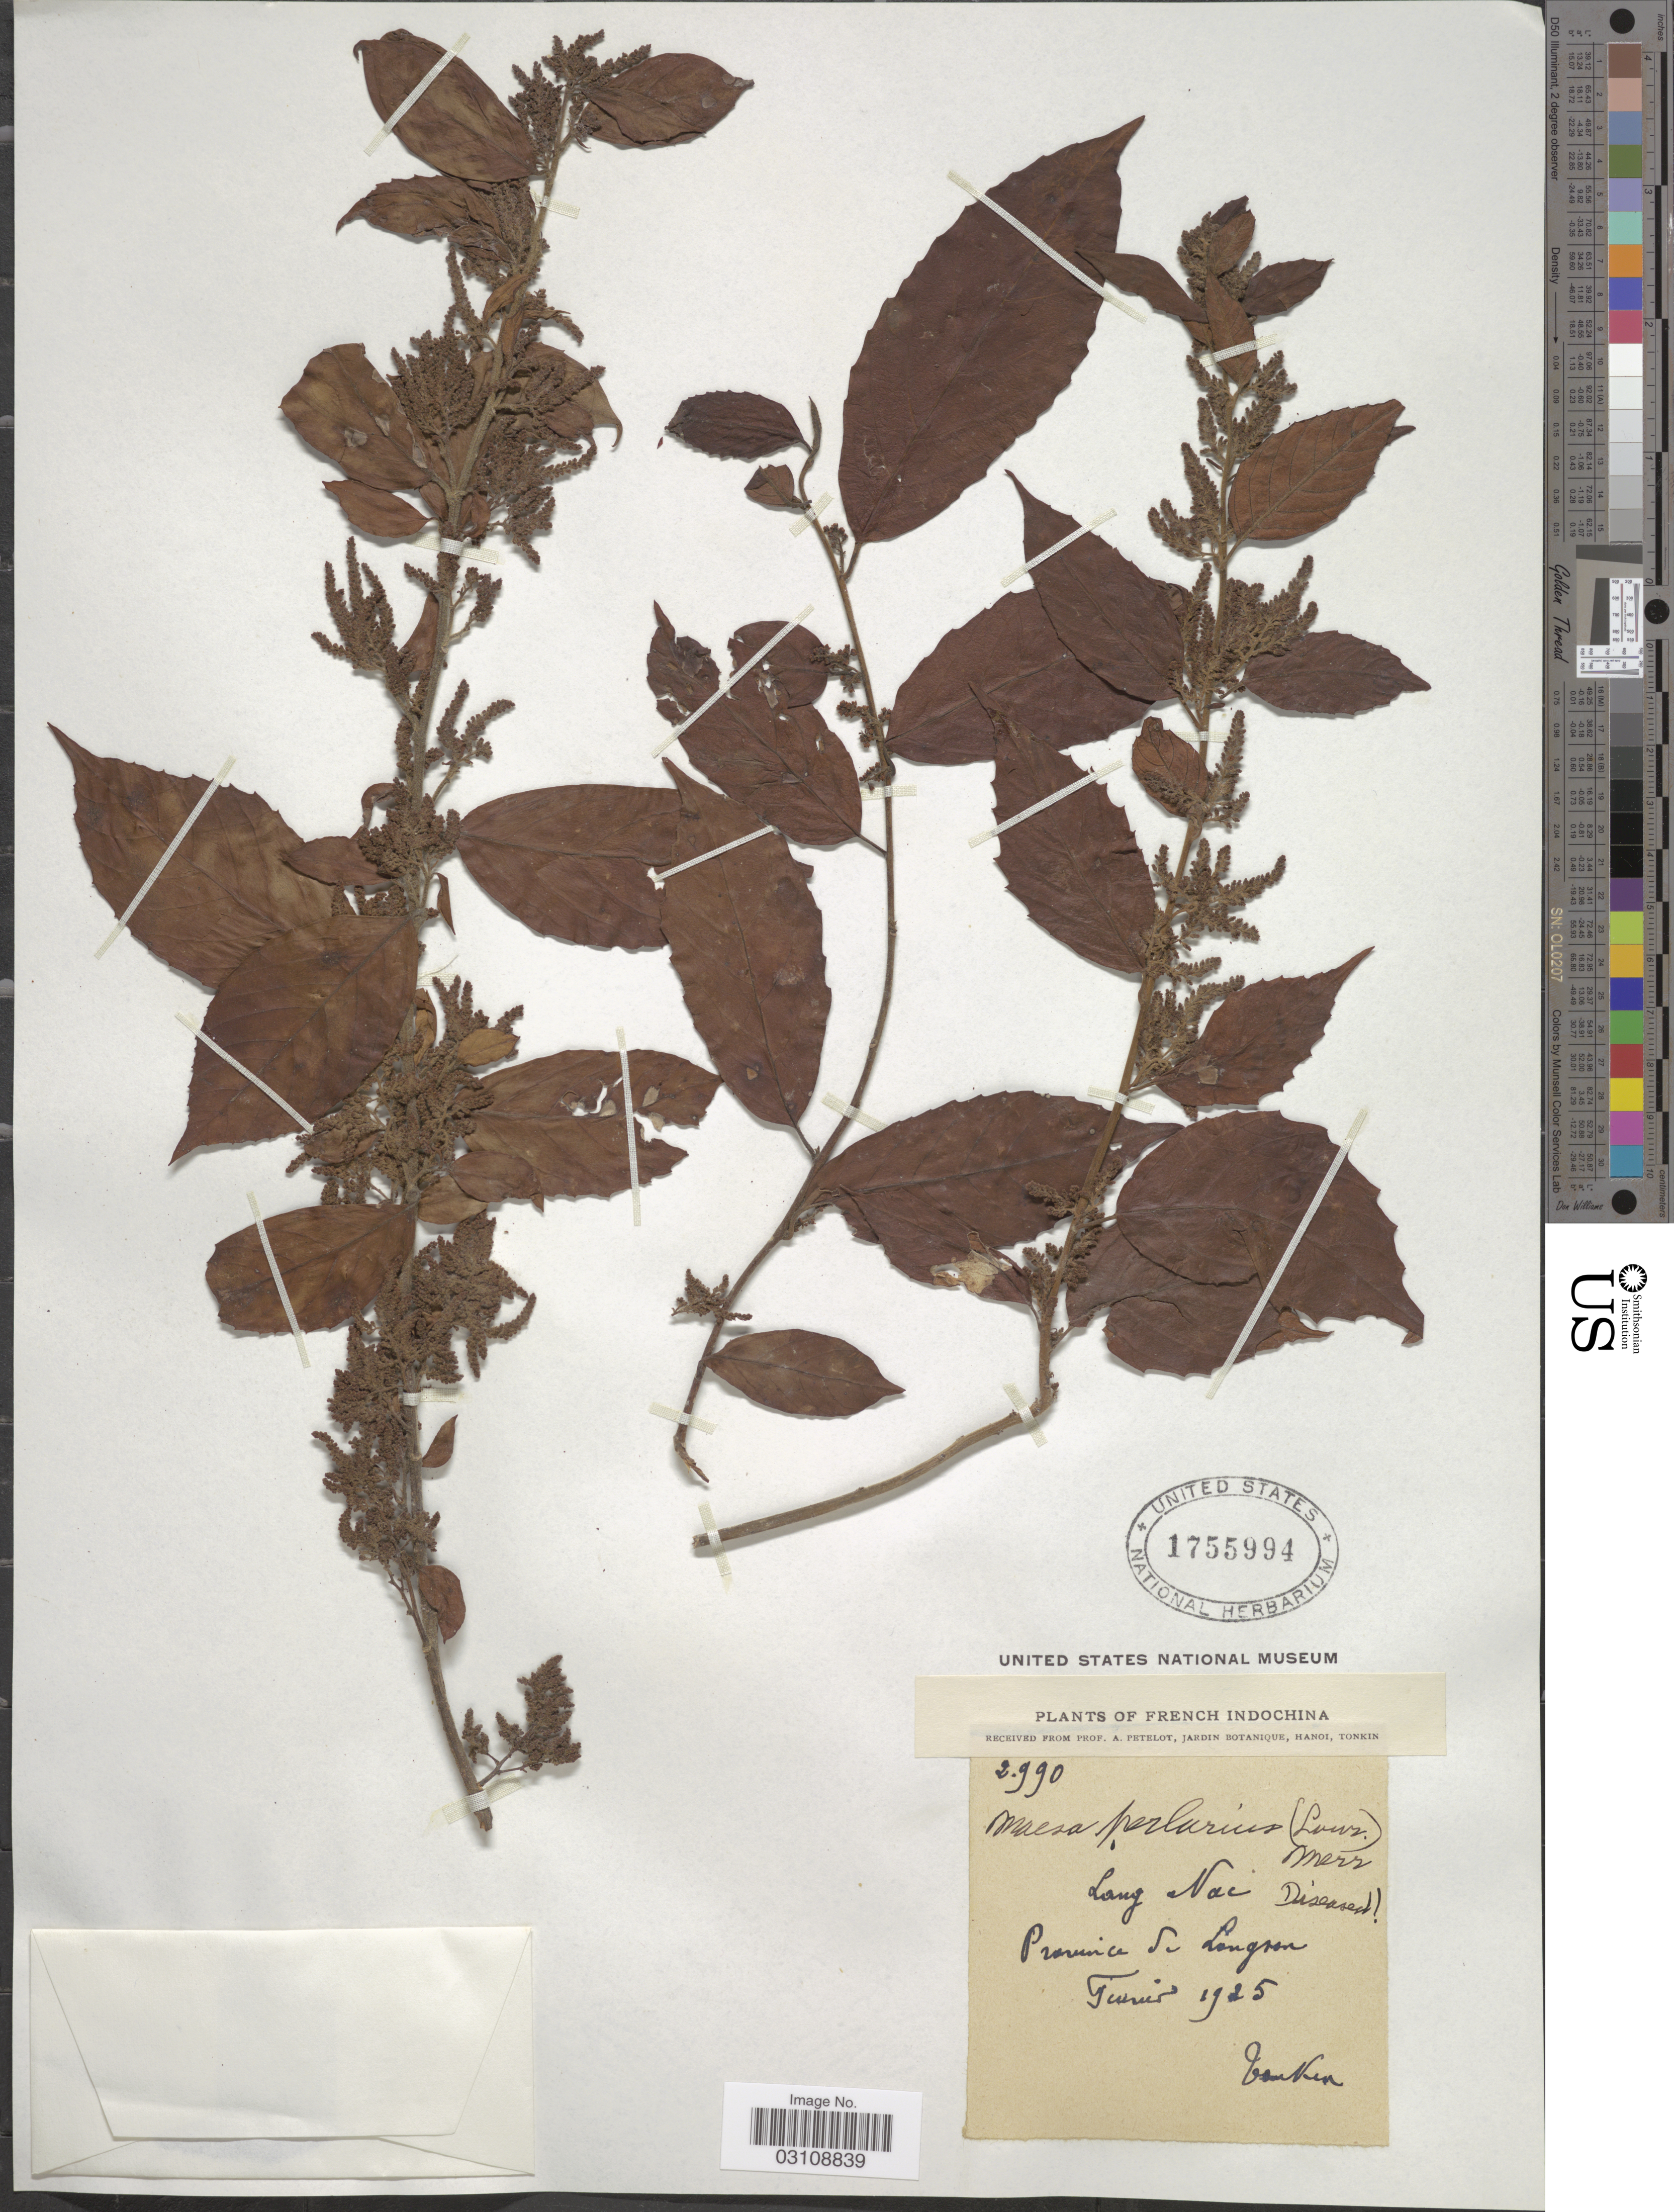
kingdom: Plantae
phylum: Tracheophyta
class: Magnoliopsida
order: Ericales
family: Primulaceae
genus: Maesa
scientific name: Maesa perlaria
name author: (Lour.) Merr.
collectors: A. Petelot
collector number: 2990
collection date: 1925-02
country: Vietnam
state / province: Lang Son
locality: Long Nac. Province de Longson. Tonkin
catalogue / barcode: US 1755994